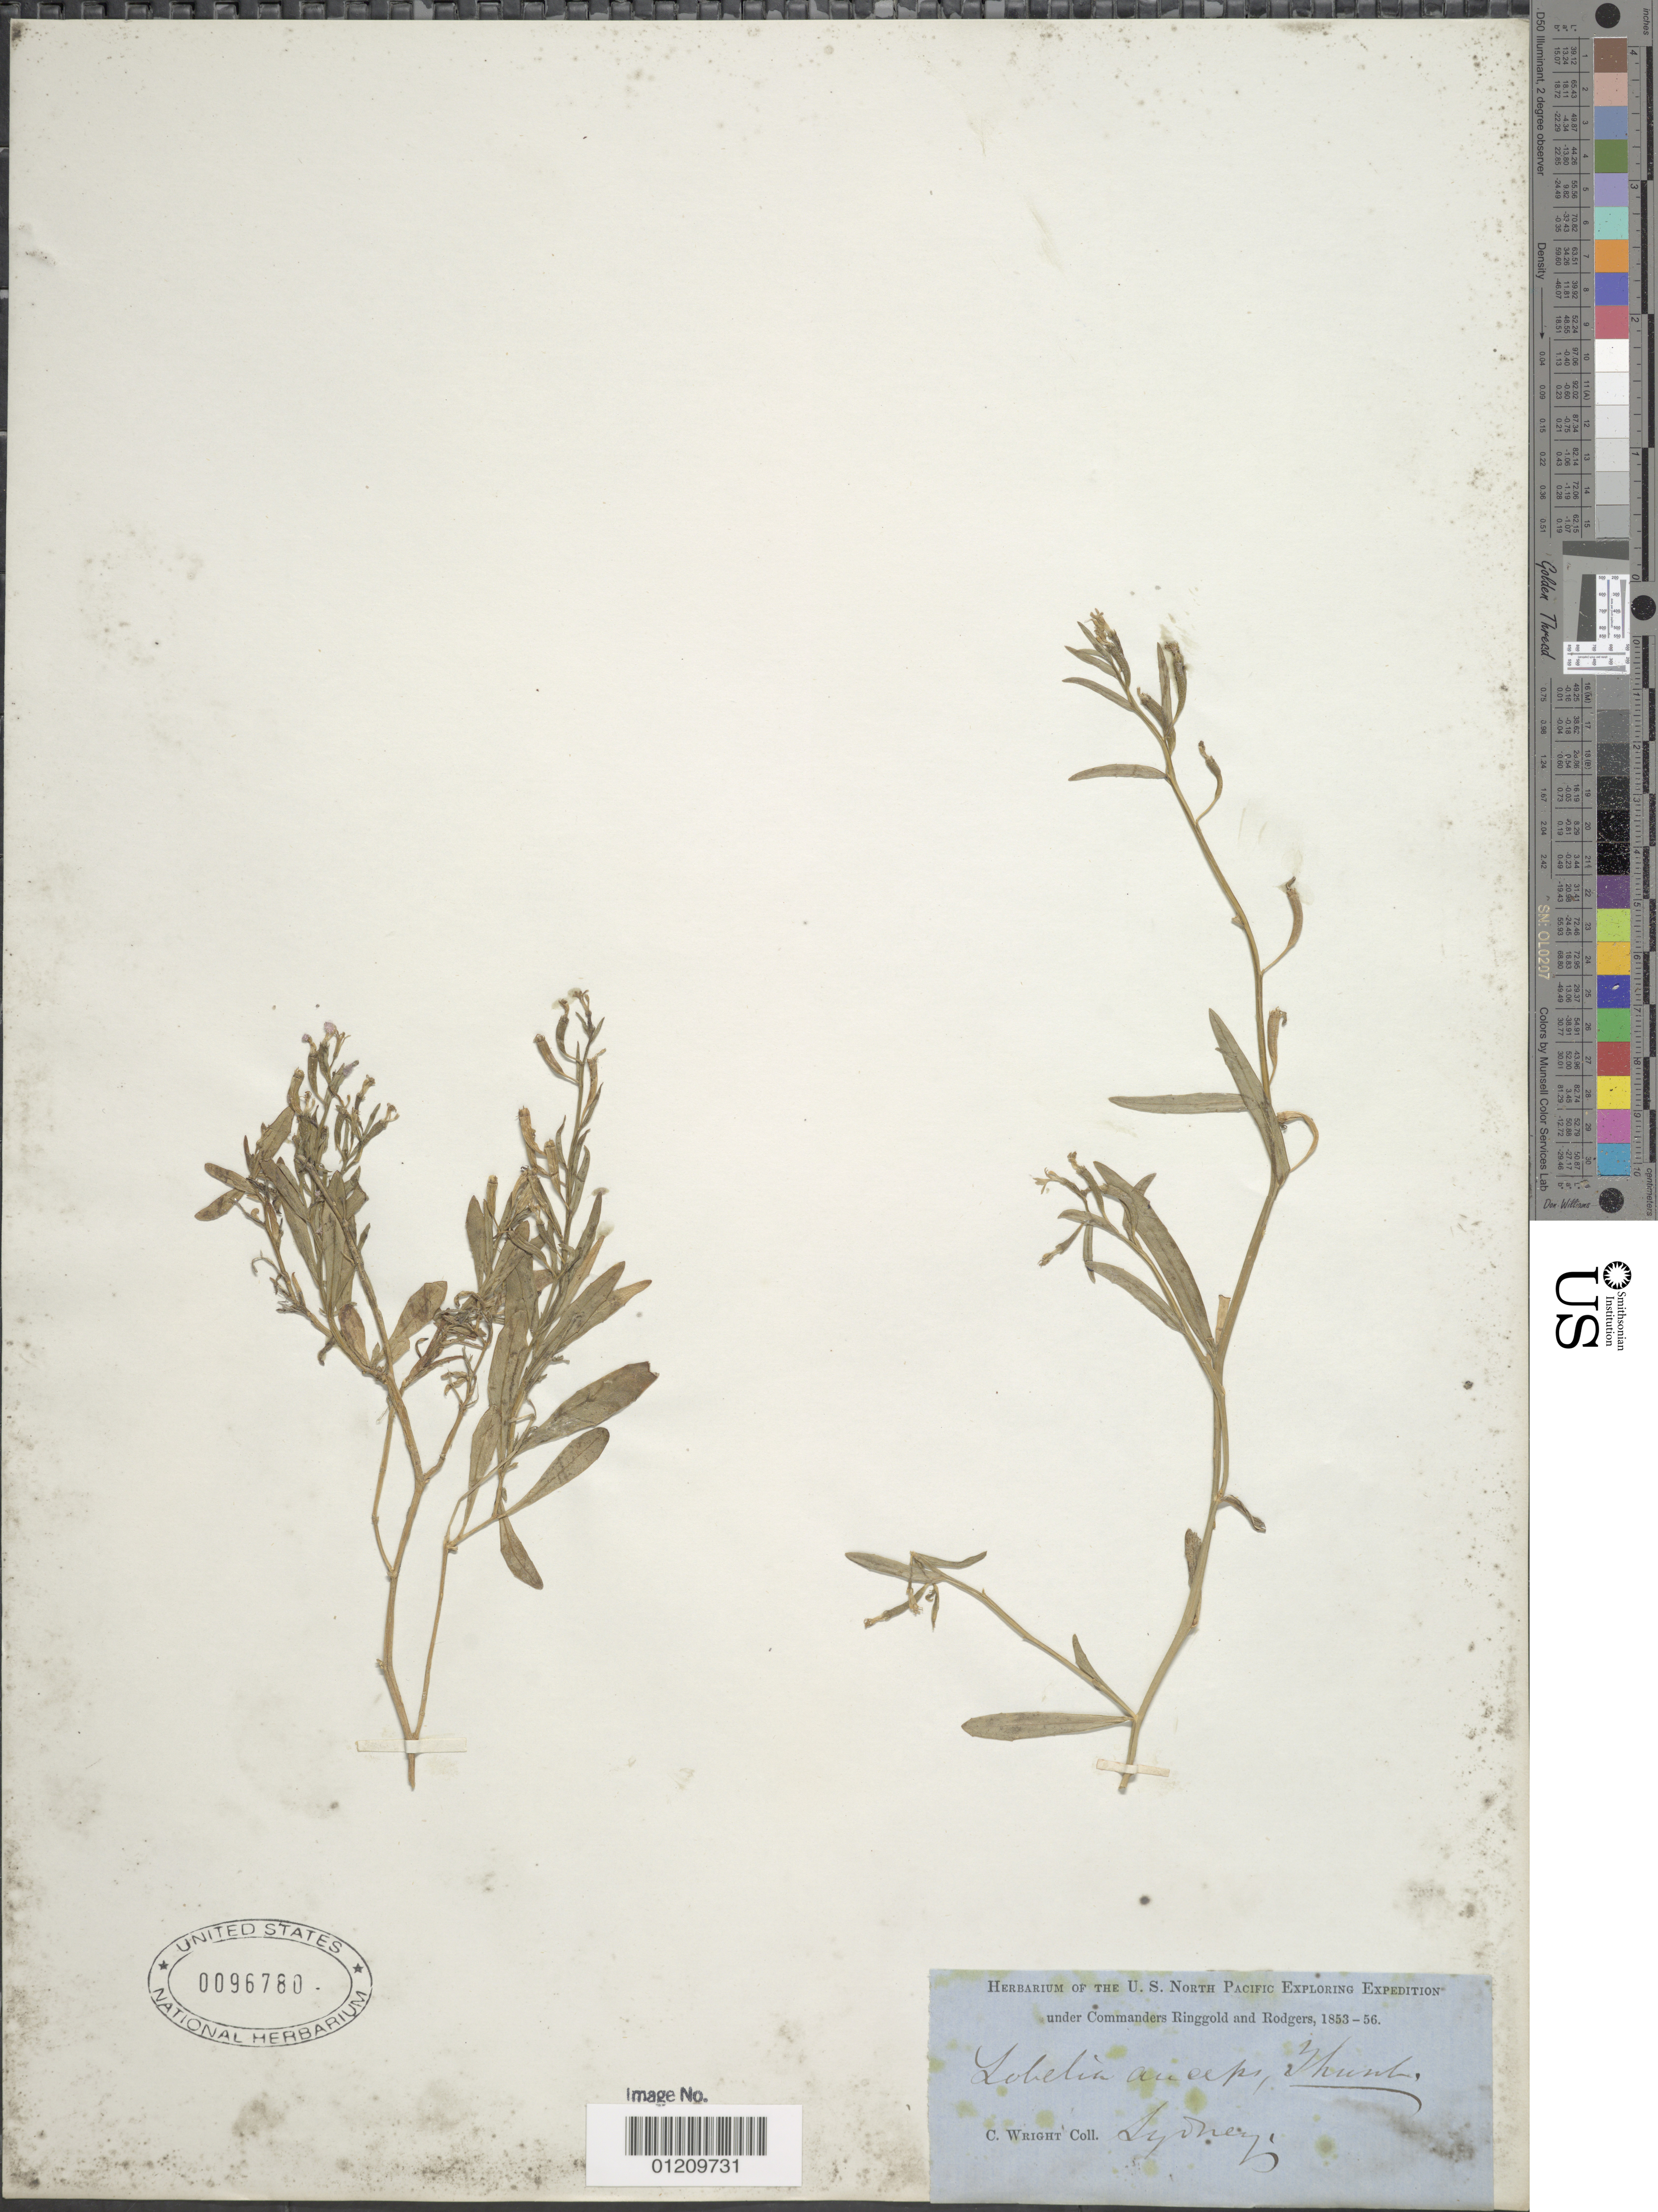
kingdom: Plantae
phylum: Tracheophyta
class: Magnoliopsida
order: Asterales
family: Campanulaceae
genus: Lobelia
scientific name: Lobelia anceps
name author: L. f.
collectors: C. Wright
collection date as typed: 1853 to -- -- 1856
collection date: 1853/1856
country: Australia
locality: Sydney.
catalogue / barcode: US 96780